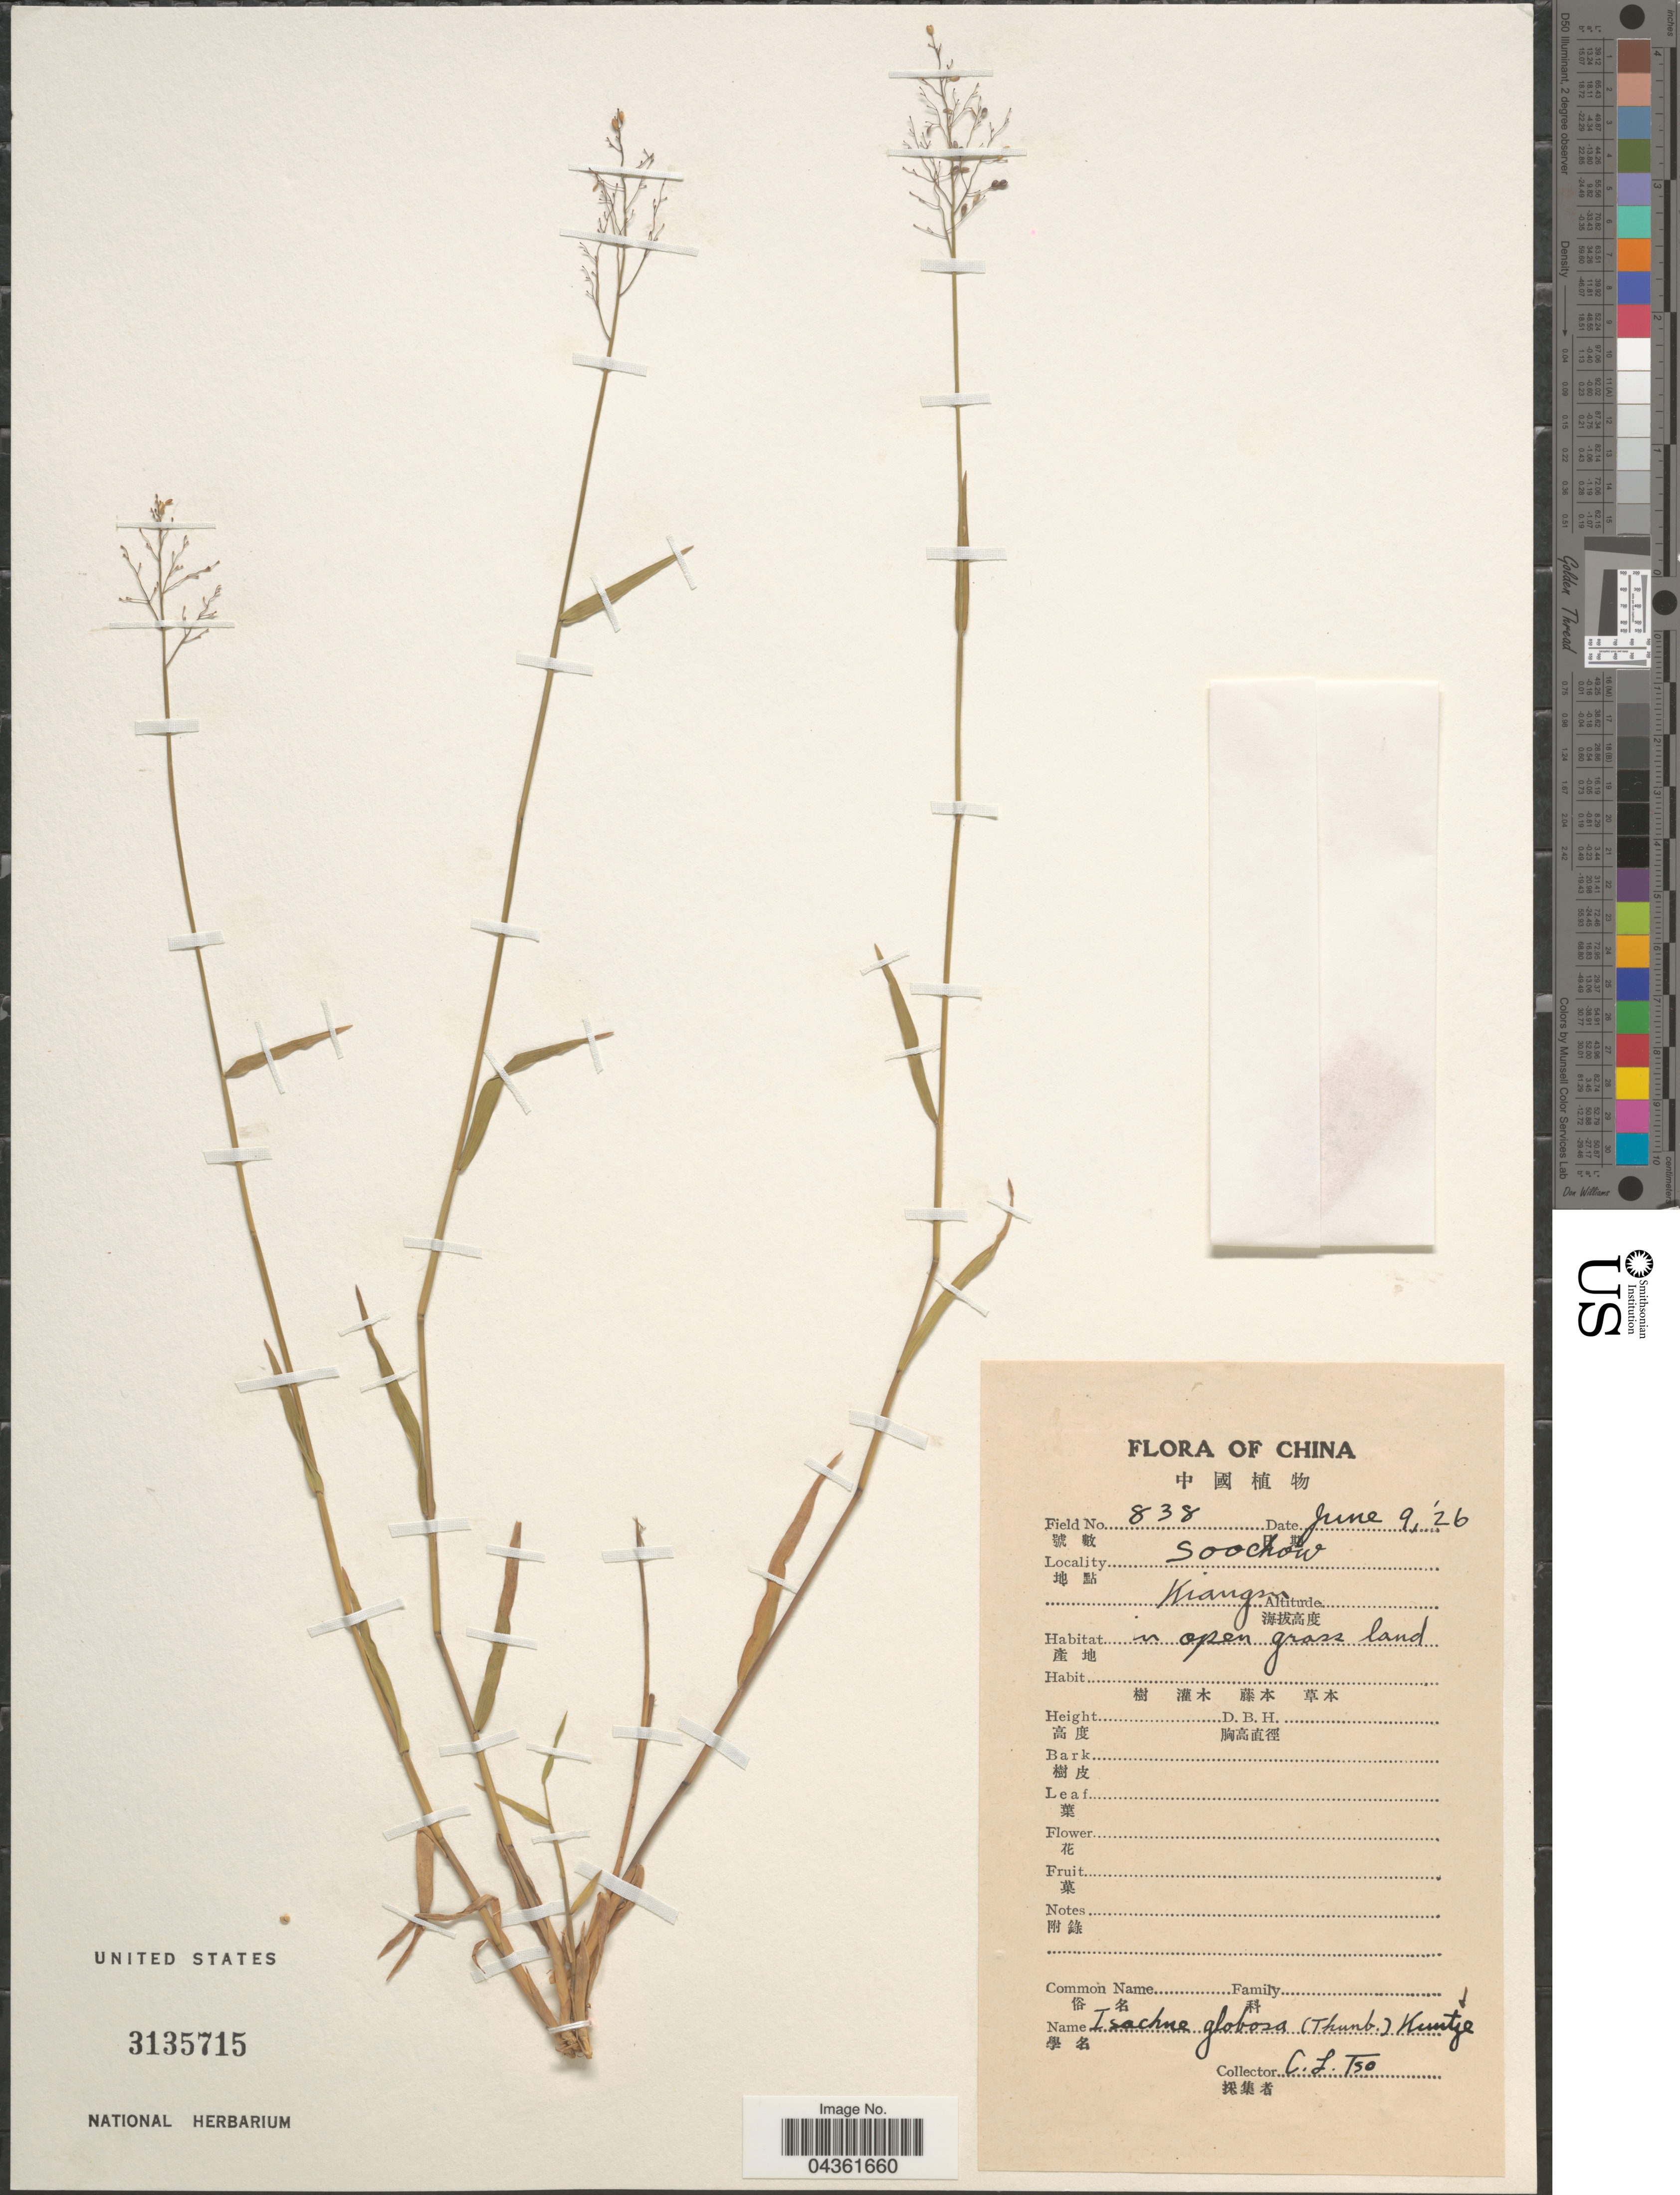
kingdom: Plantae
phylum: Tracheophyta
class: Liliopsida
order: Poales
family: Poaceae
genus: Isachne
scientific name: Isachne globosa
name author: (Thunb.) Kuntze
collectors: C. Tso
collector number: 838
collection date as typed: Transcribed d/m/y: 9/6/26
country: China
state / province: Jiangsu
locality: Soochow. Kiangsu.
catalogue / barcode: US 3135715